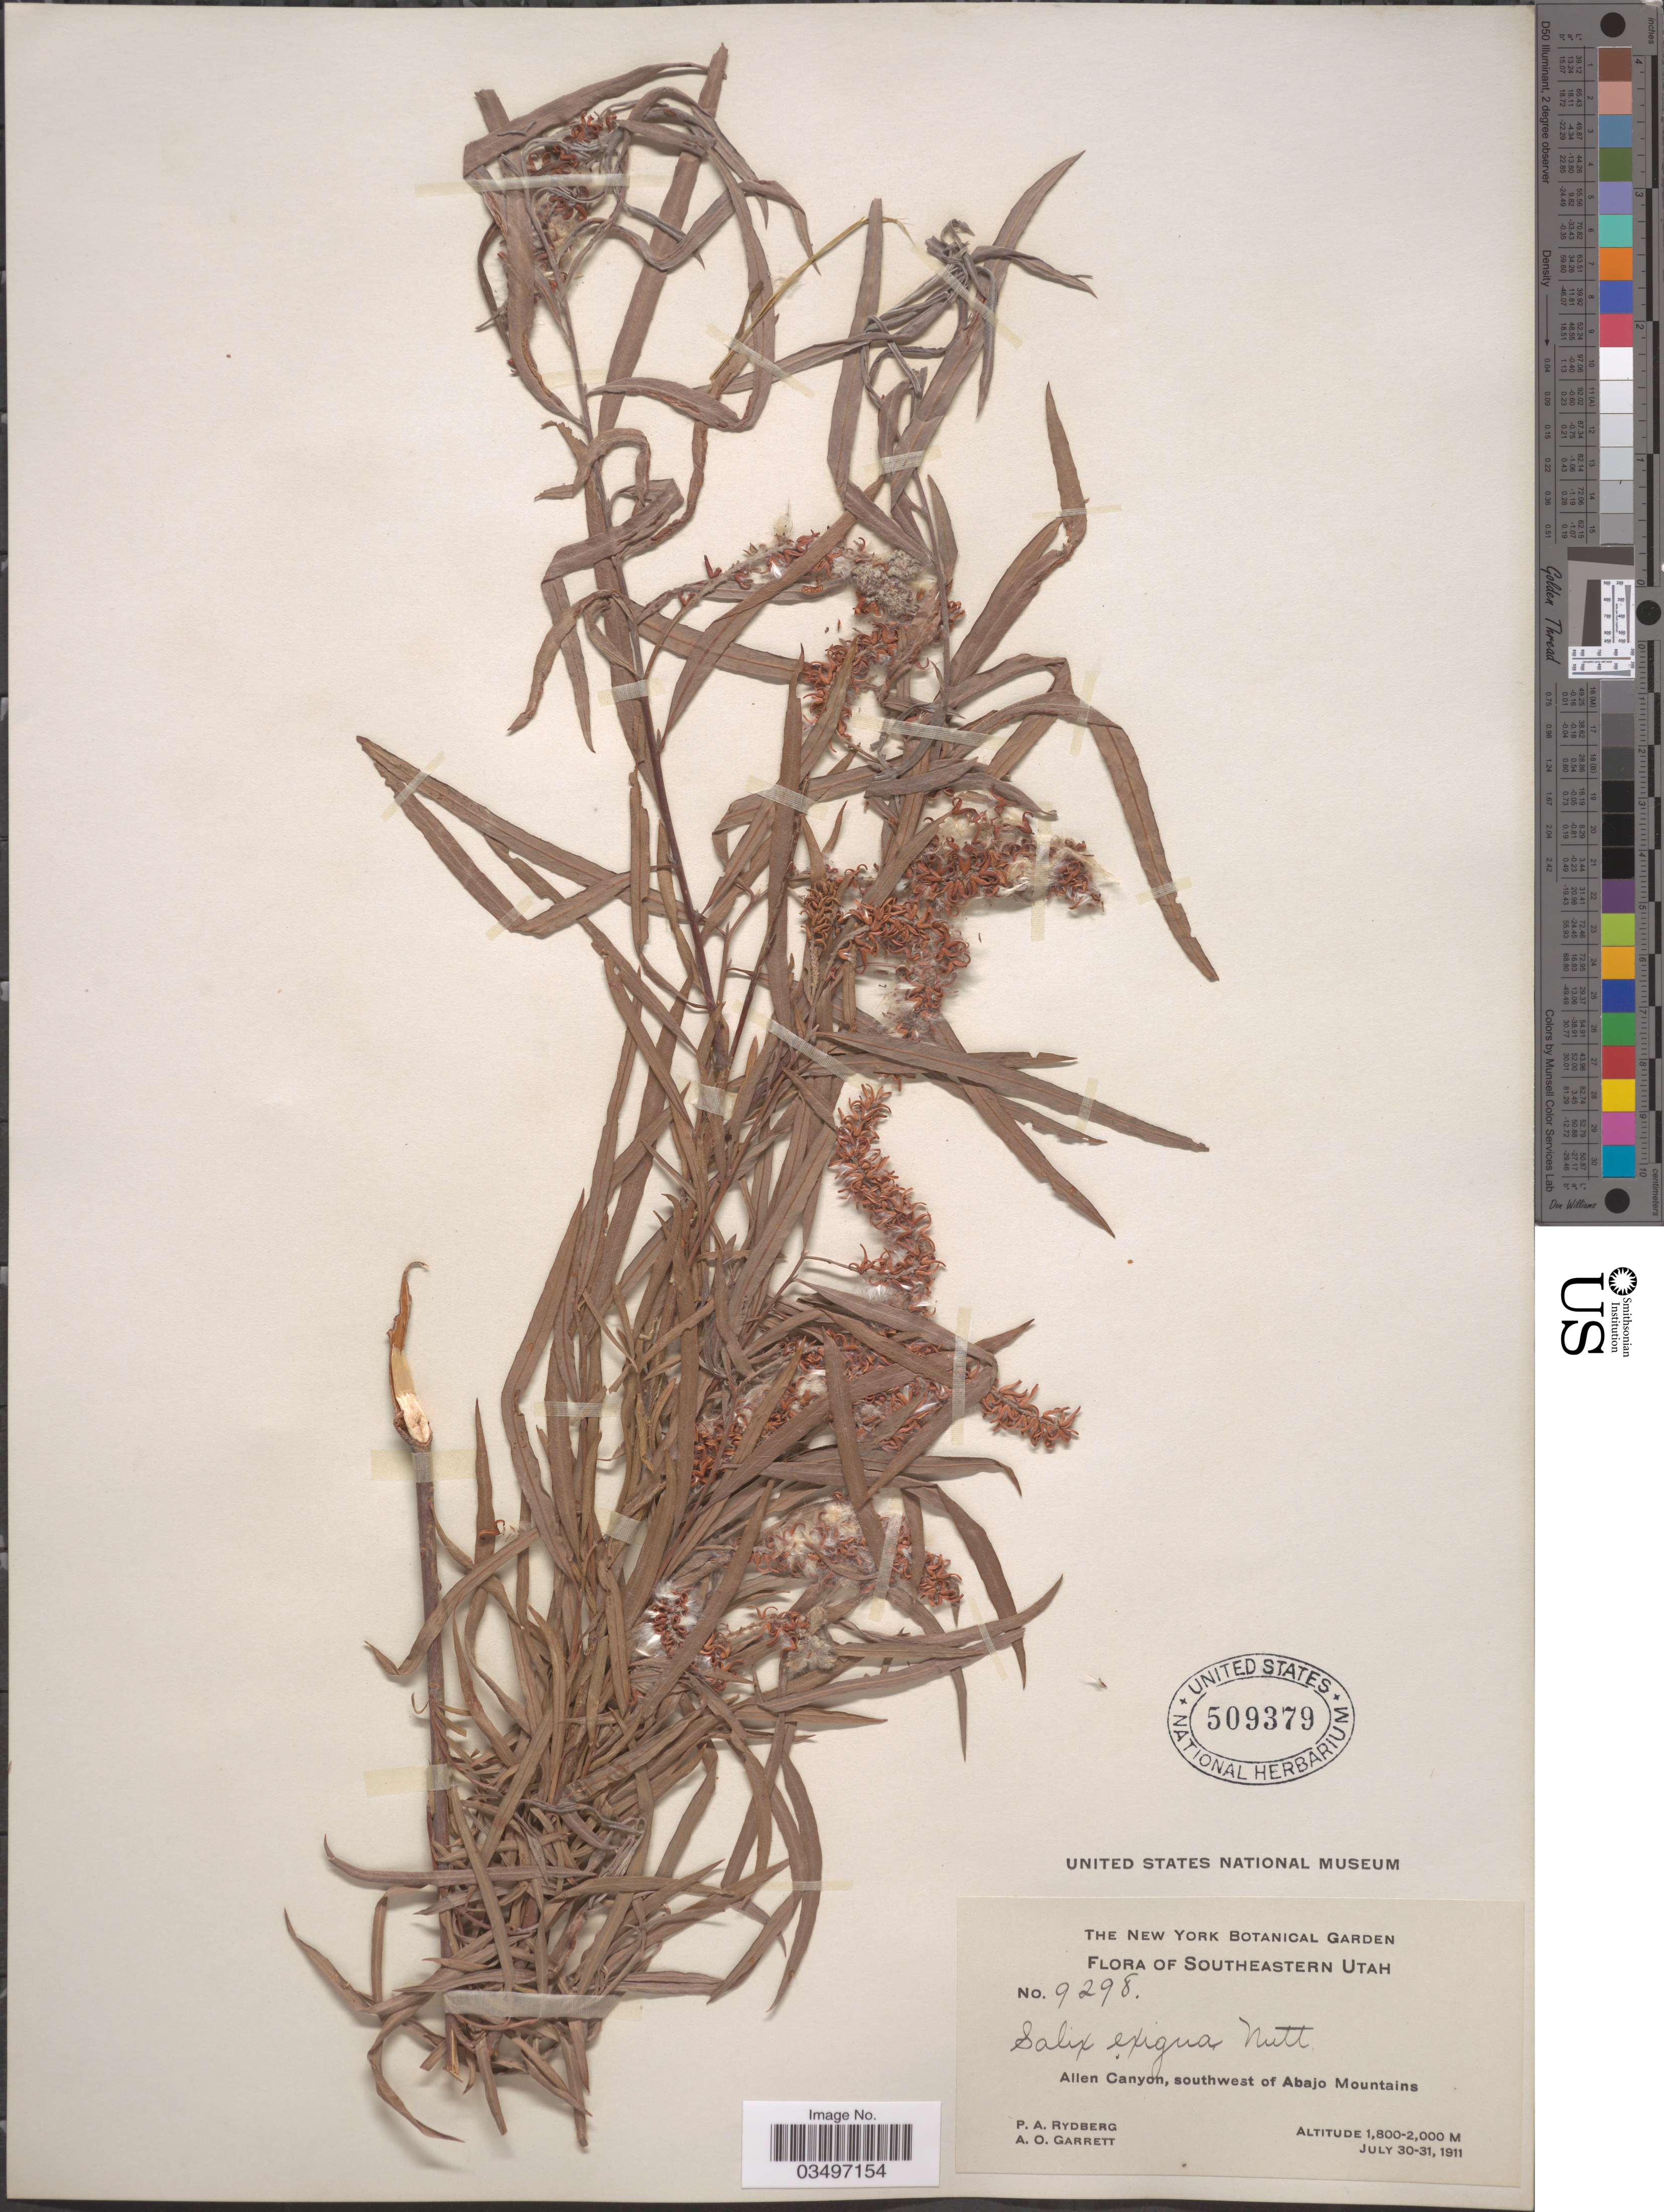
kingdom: Plantae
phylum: Tracheophyta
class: Magnoliopsida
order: Malpighiales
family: Salicaceae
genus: Salix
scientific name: Salix exigua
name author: Nutt.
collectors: P. A. Rydberg & A. O. Garrett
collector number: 9298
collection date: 1911-07-30/1911-07-31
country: United States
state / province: Utah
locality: Southeastern Utah, Allen Canyon, southwest of Abajo Mountains.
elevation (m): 1800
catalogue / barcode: US 509379